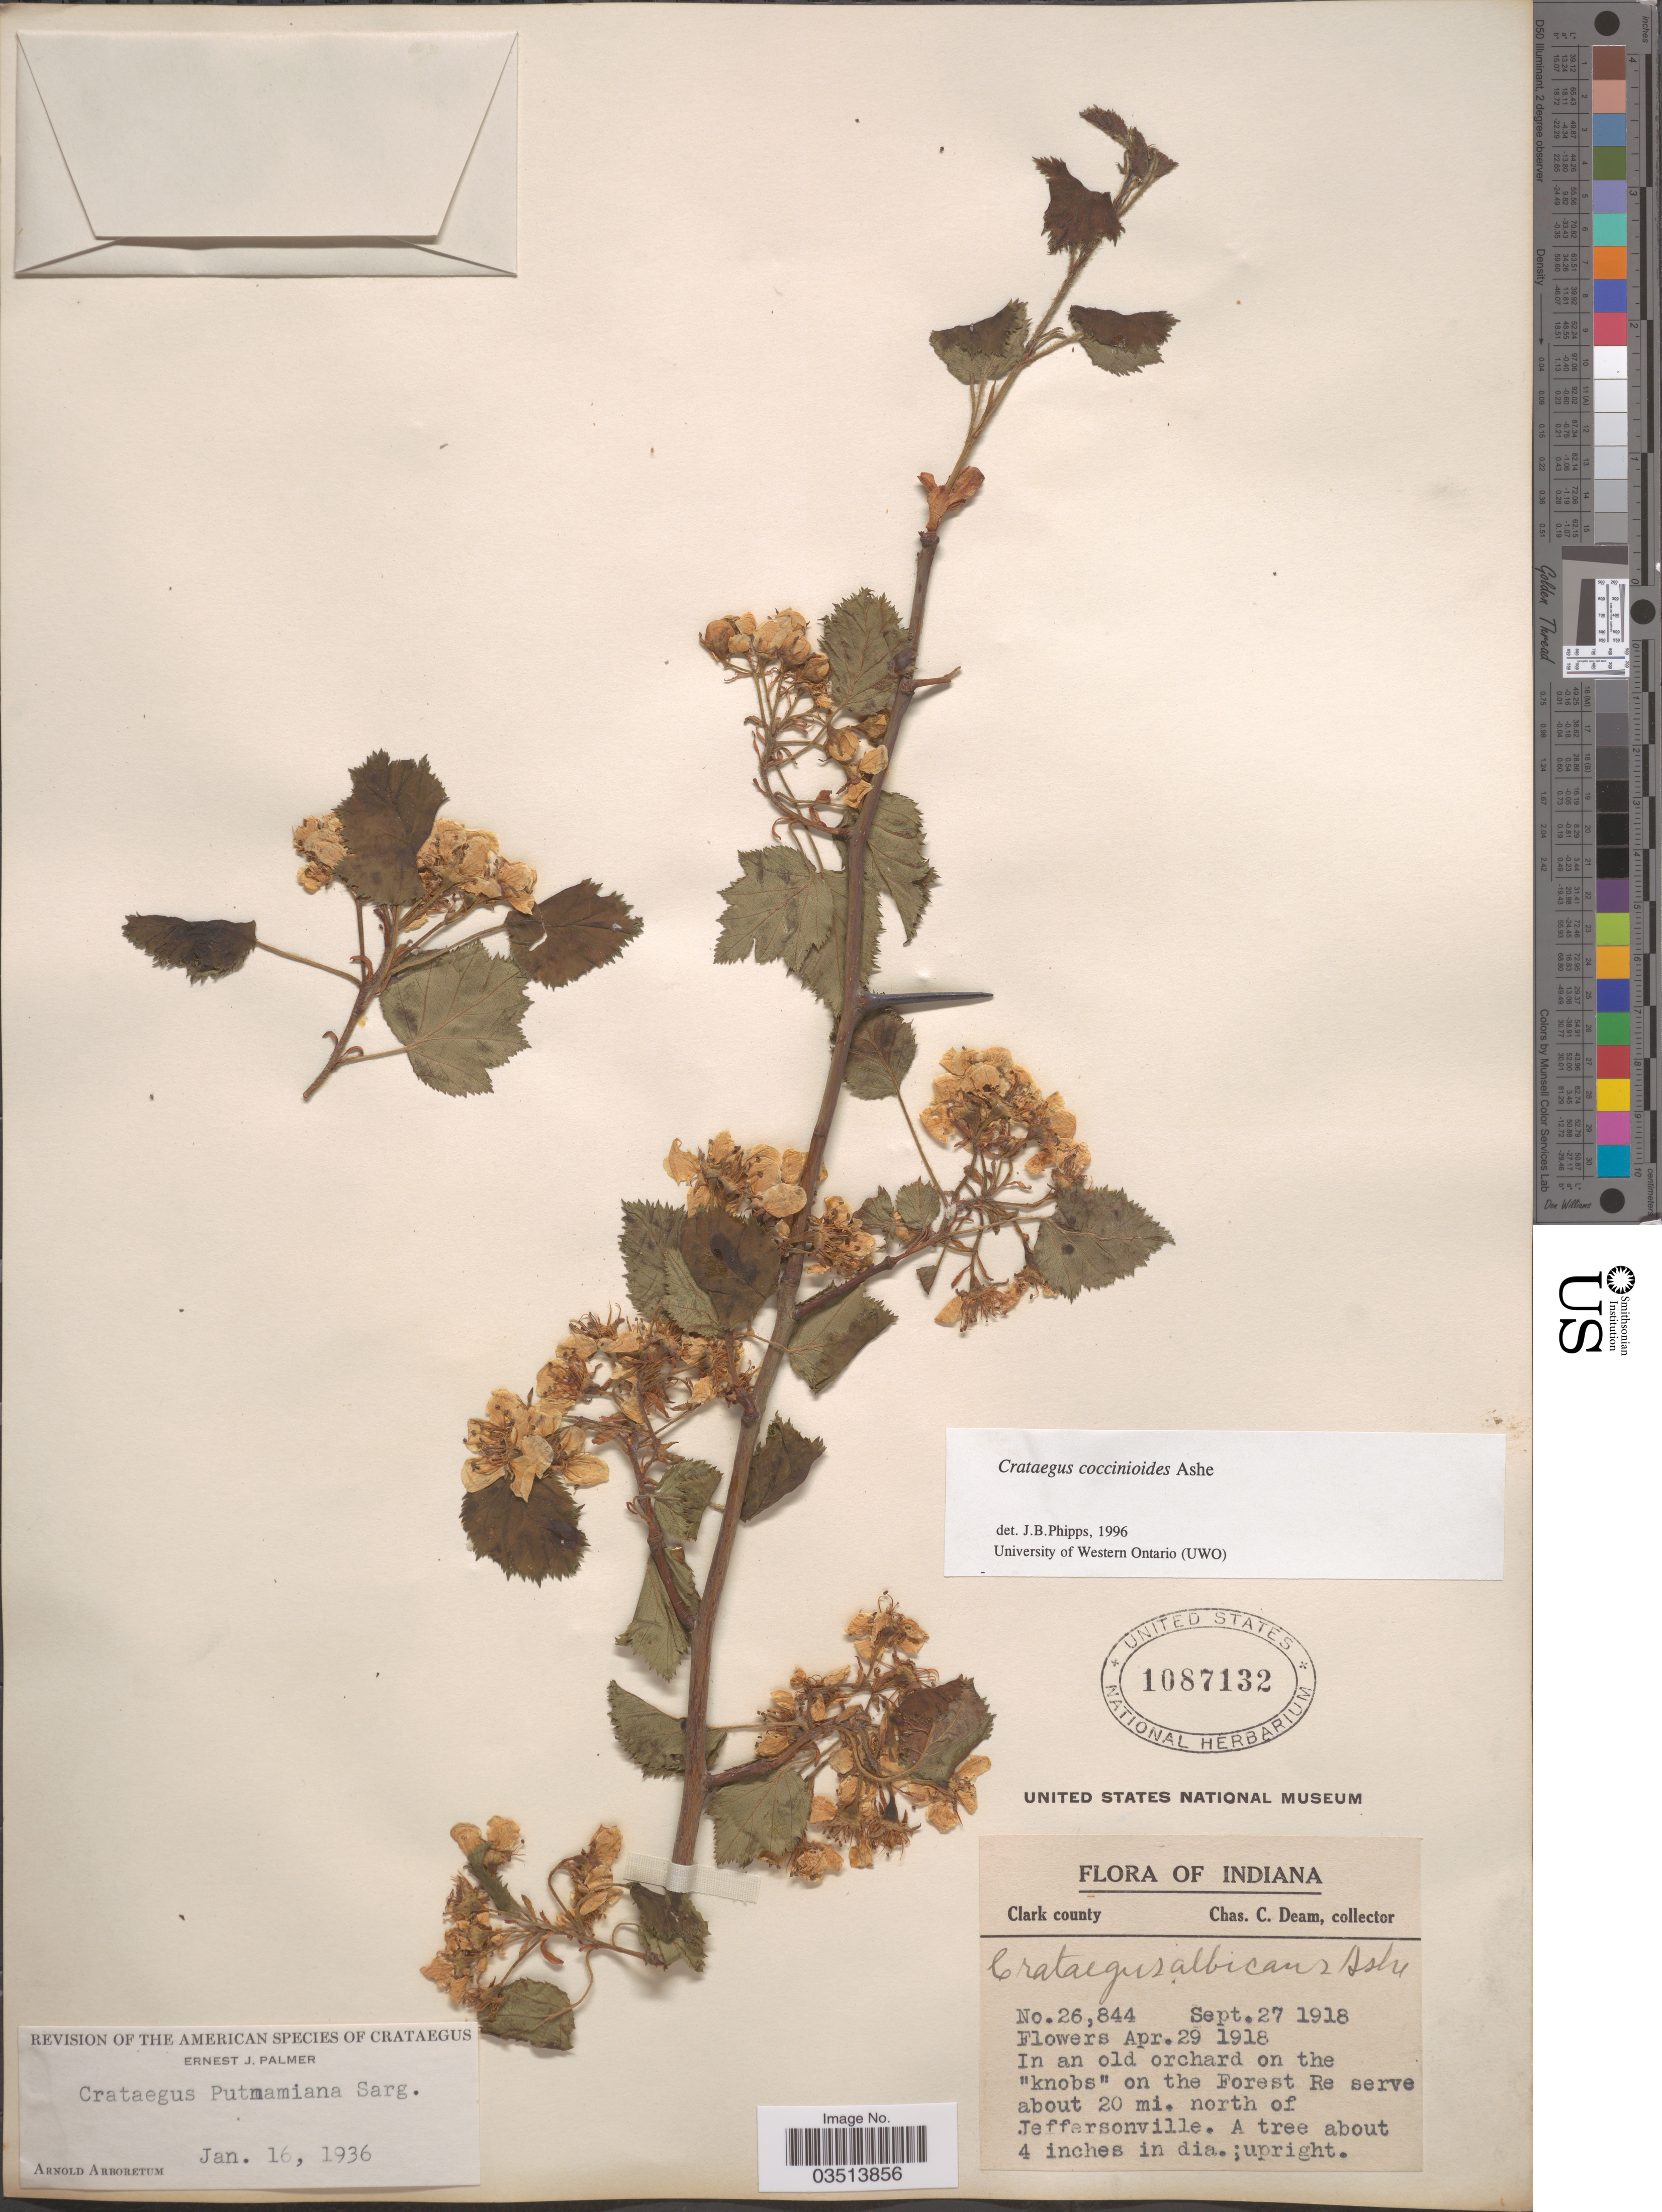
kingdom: Plantae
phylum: Tracheophyta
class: Magnoliopsida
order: Rosales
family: Rosaceae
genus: Crataegus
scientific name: Crataegus coccinioides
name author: Ashe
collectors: C. C. Deam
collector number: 26844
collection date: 1918-09-27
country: United States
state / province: Indiana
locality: Clark county. On the Forest Reserve about 20 mi. north of Jeffersonville.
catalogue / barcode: US 1087132